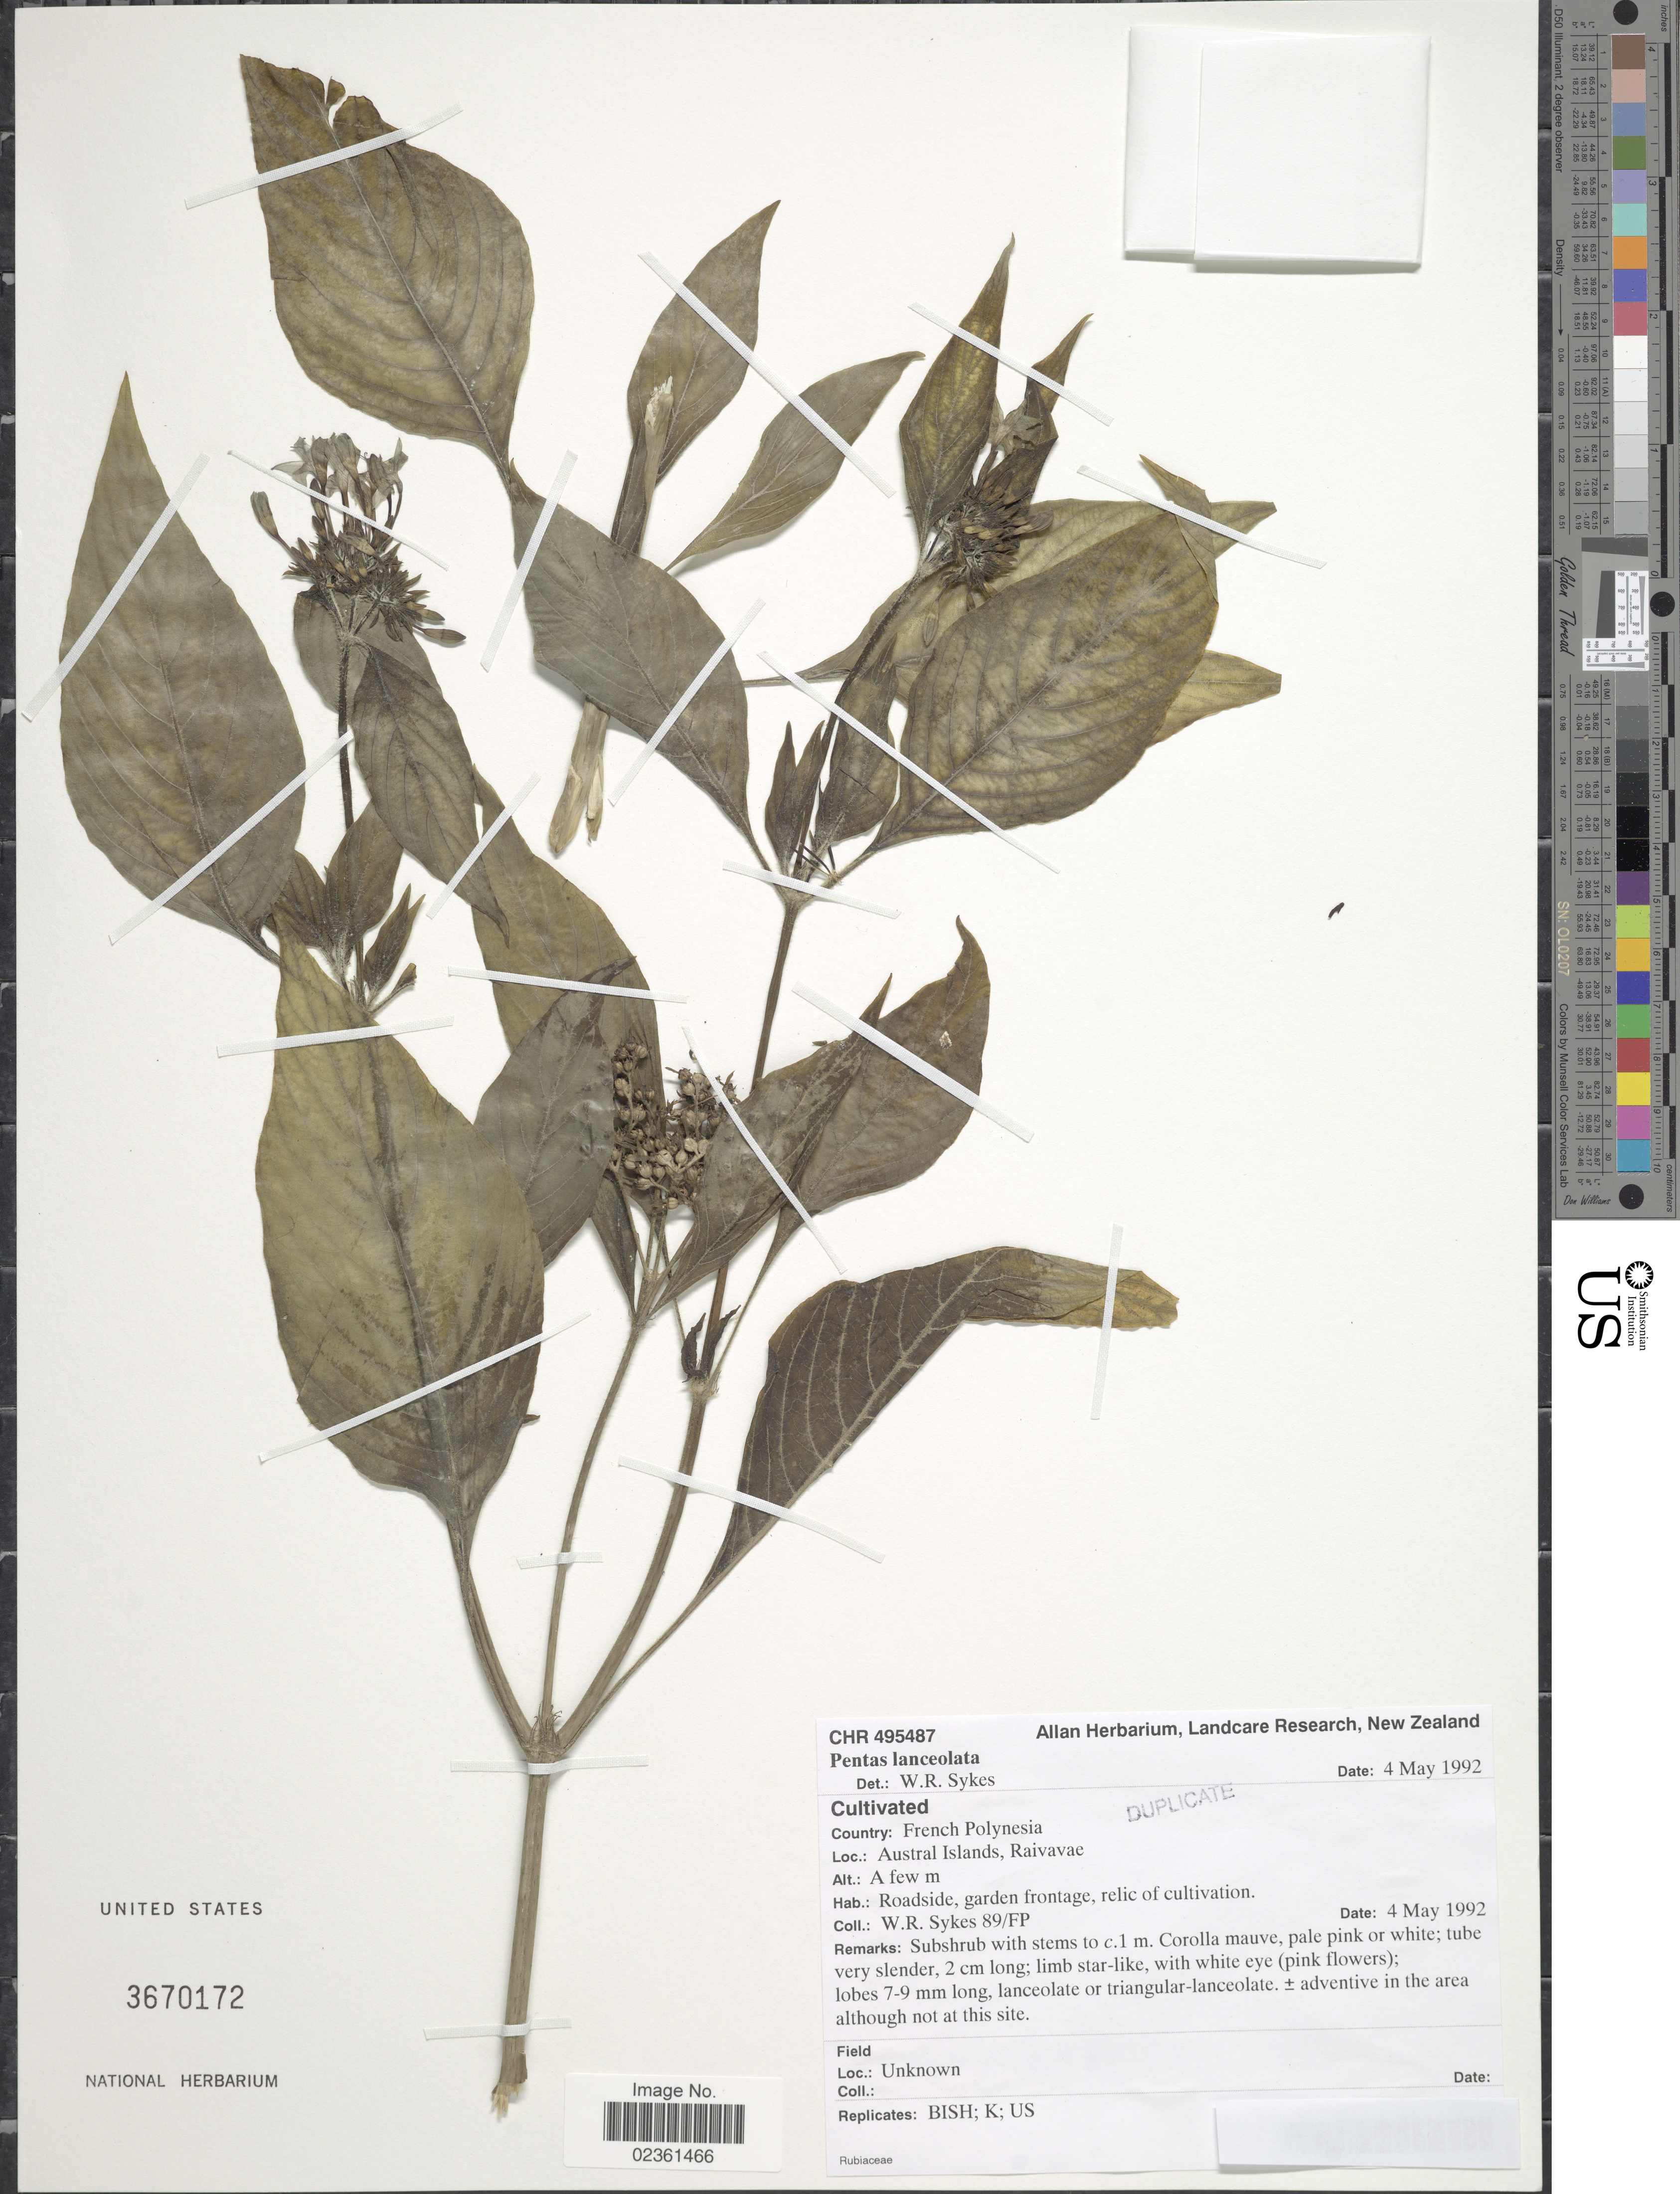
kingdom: Plantae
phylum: Tracheophyta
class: Magnoliopsida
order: Gentianales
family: Rubiaceae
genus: Pentas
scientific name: Pentas lanceolata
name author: (Forssk.) Deflers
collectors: W. R. Sykes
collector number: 89/FP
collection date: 1992-05-04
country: French Polynesia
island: Raivavae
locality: Austral Islands, Raivavae, roadside, garden frontage, relic of cultivation.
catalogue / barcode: US 3670172